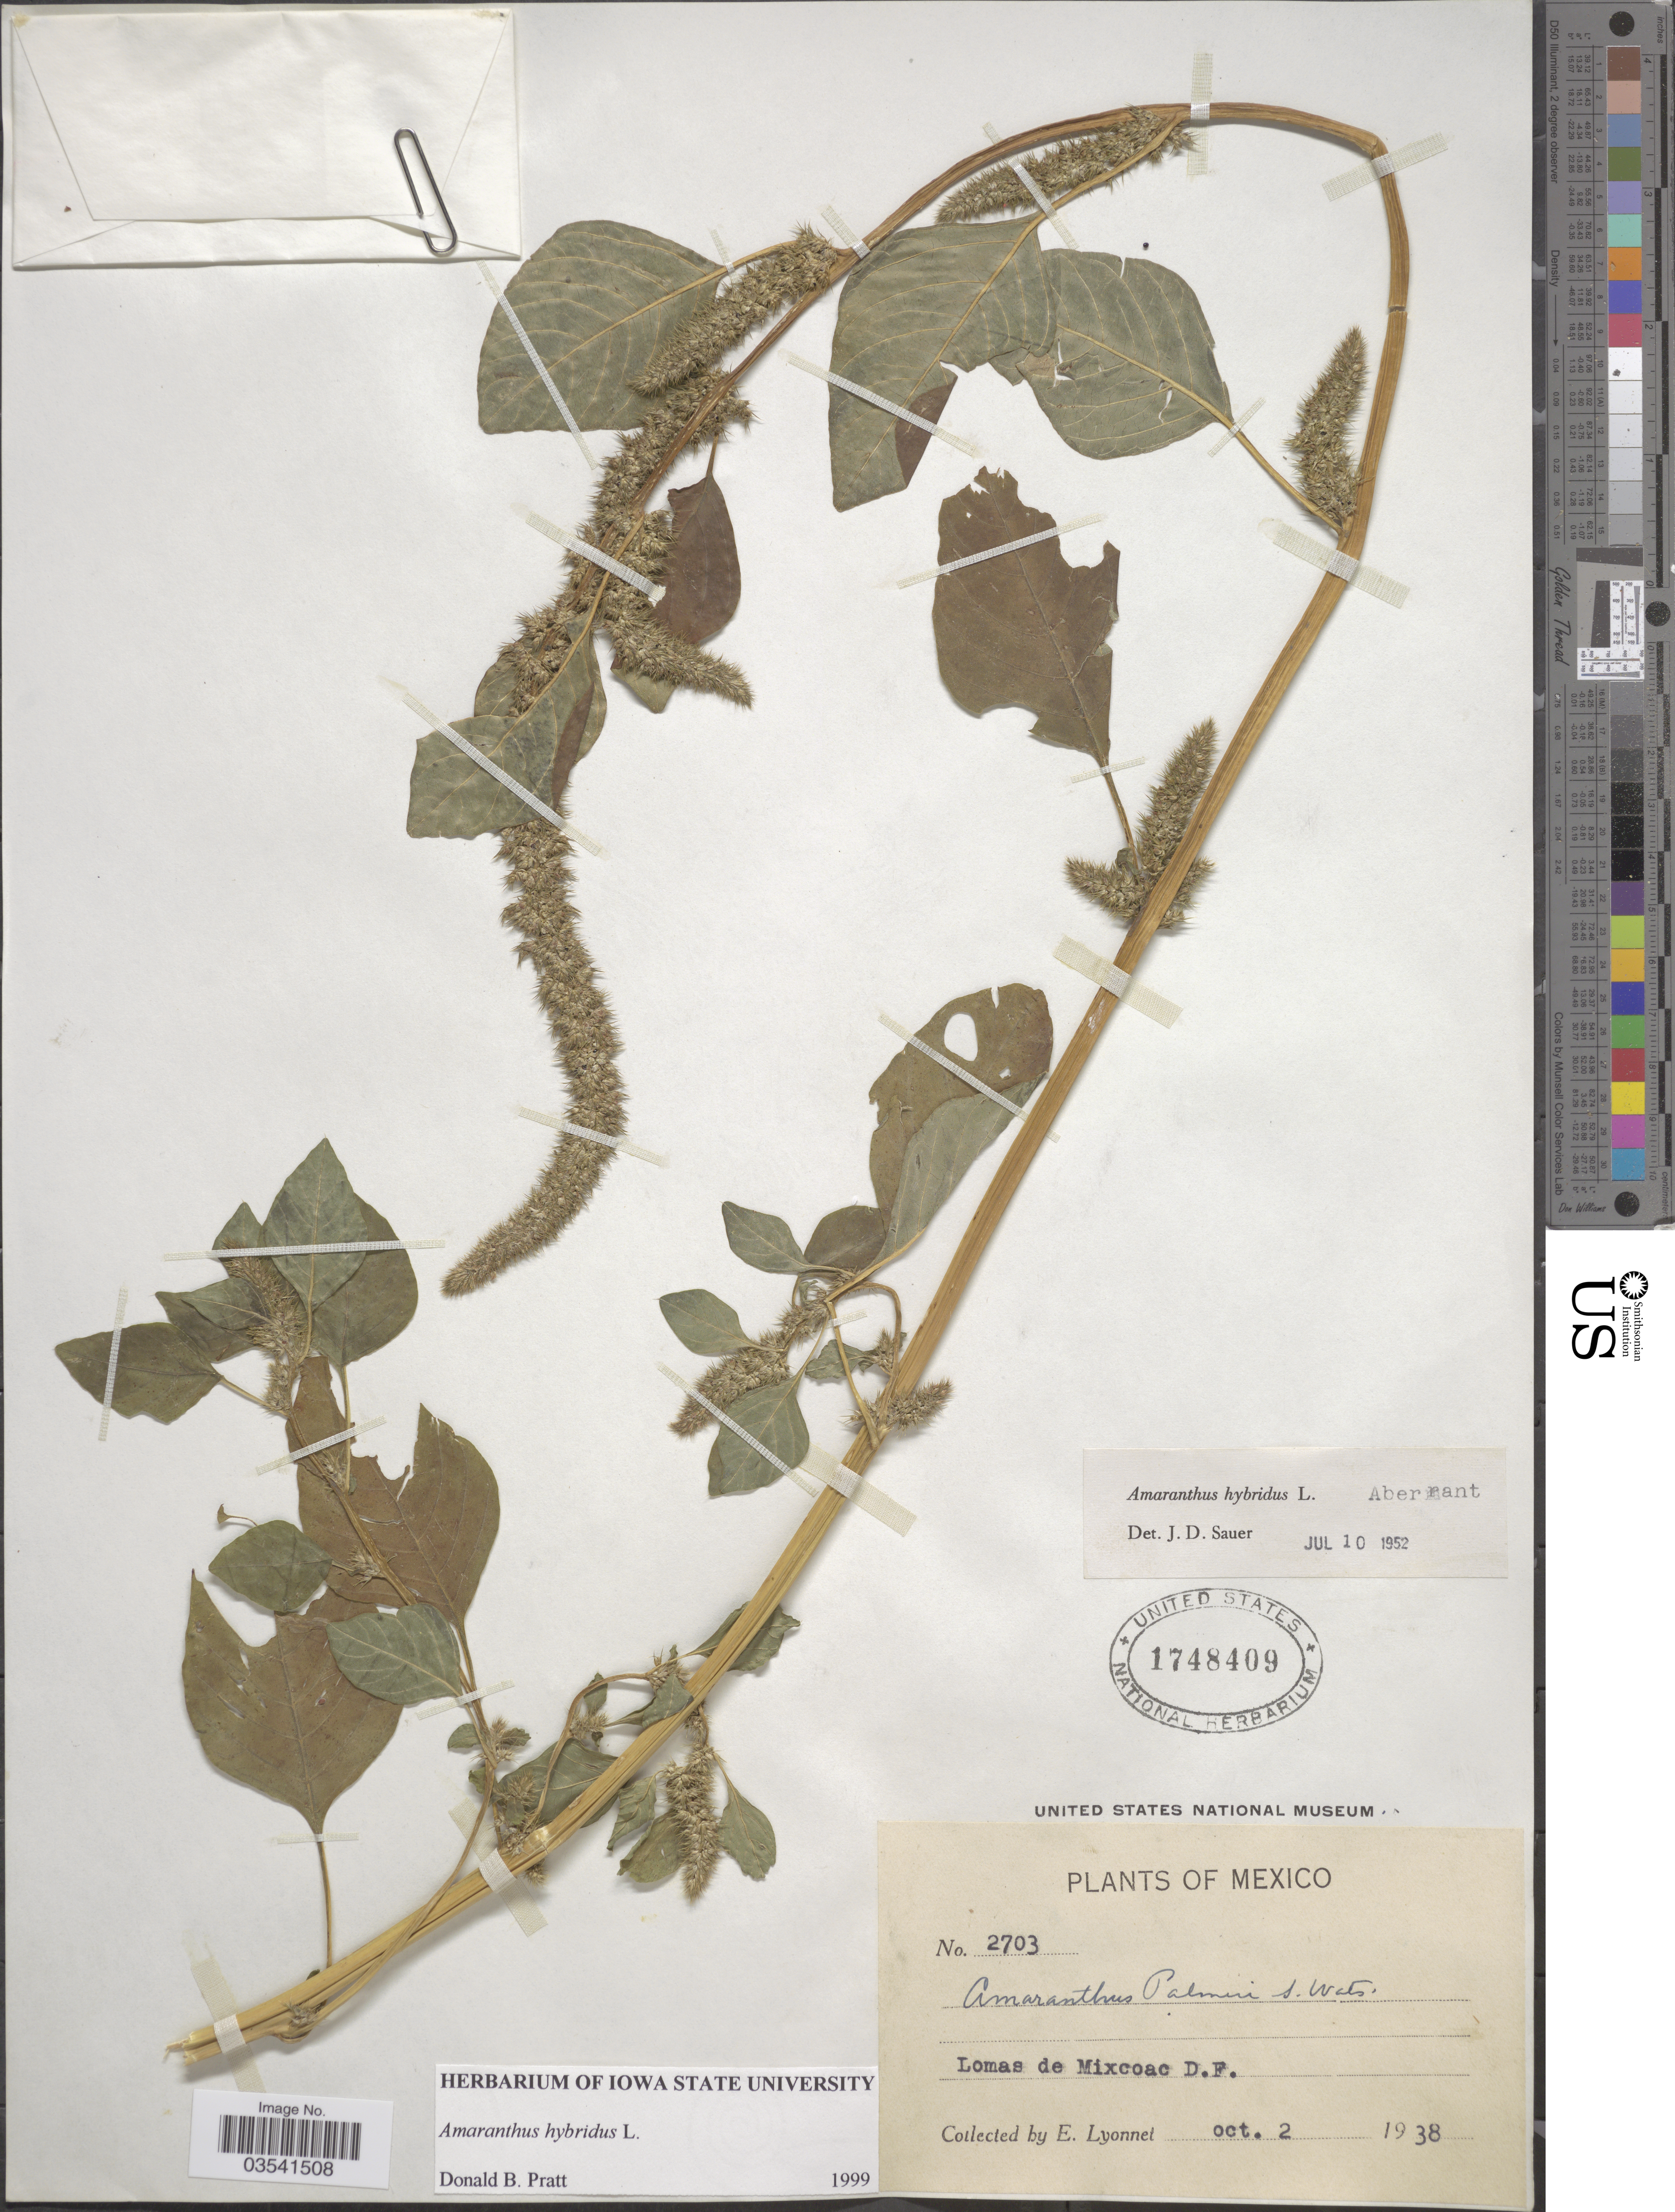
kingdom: Plantae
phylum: Tracheophyta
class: Magnoliopsida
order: Caryophyllales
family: Amaranthaceae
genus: Amaranthus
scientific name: Amaranthus hybridus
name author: L.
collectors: E. Lyonnet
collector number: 2703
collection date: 1938-10-02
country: Mexico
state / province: Distrito Federal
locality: Lomas de Mixcoac D.F.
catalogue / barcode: US 1748409